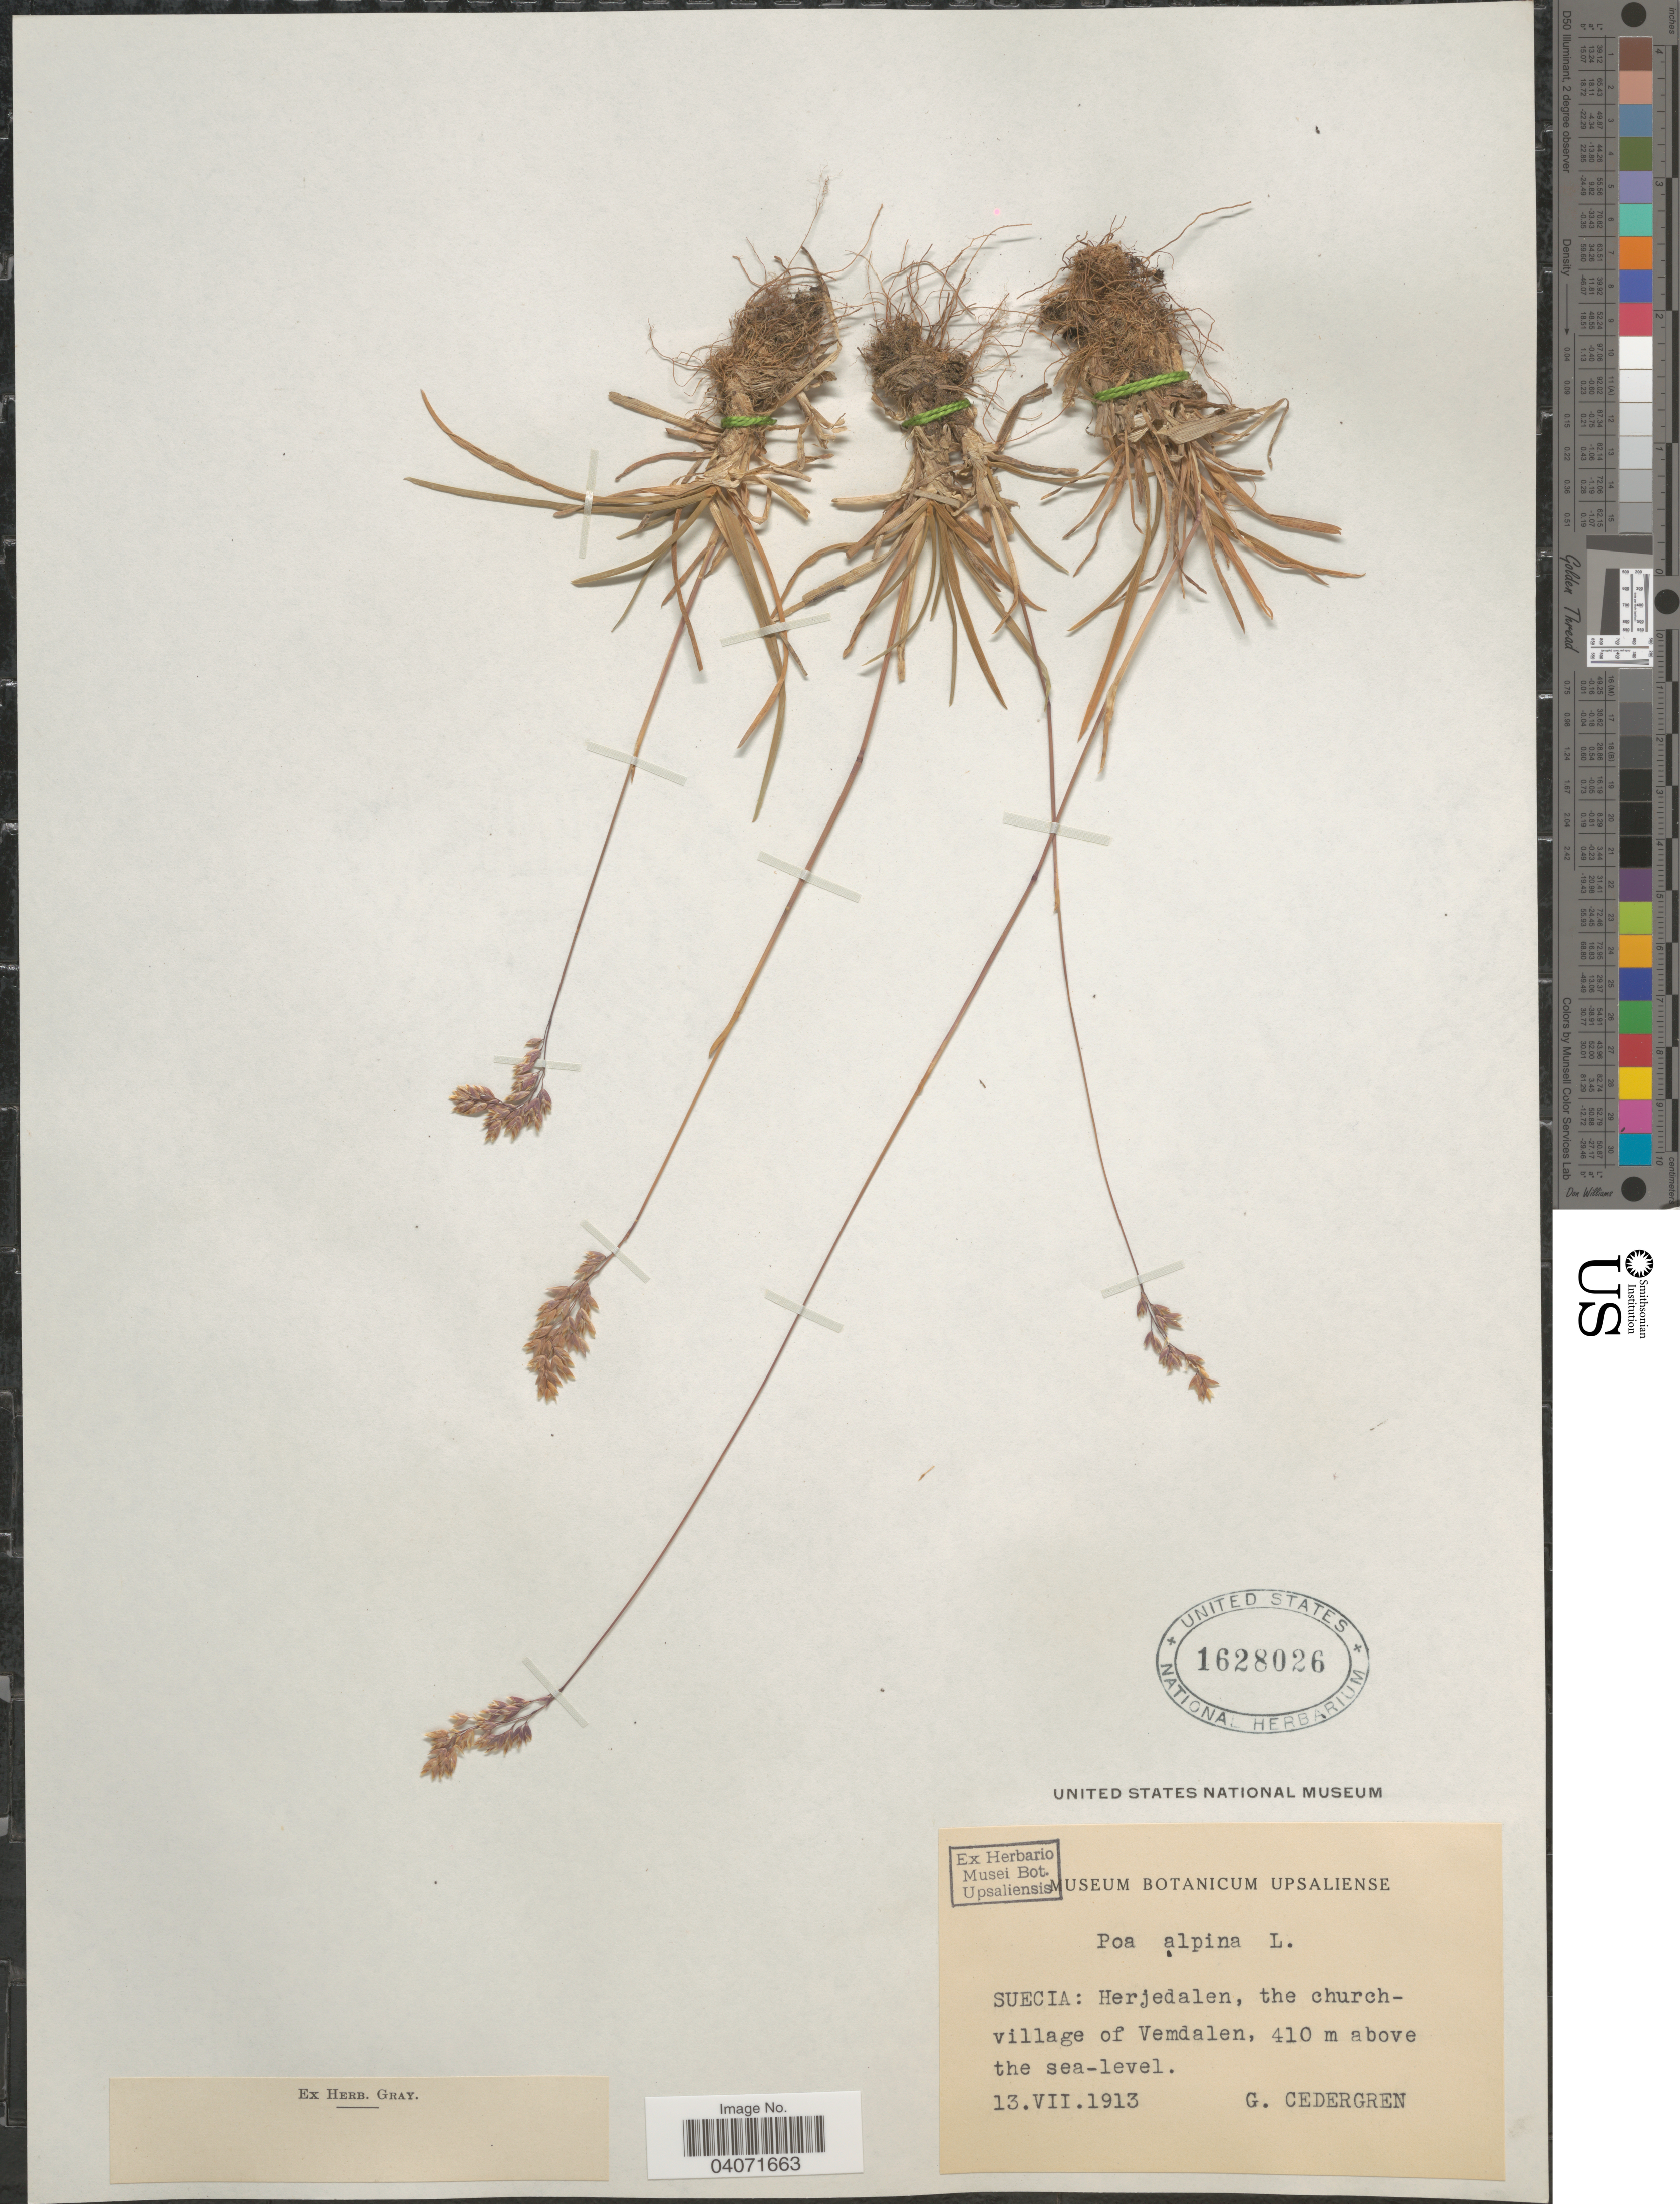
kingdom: Plantae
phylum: Tracheophyta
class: Liliopsida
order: Poales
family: Poaceae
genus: Poa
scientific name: Poa alpina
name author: L.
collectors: G. Cedergren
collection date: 1913-07-13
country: Sweden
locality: Suecia: Herjedalen, the churchvillage of Vemdalen.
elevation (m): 410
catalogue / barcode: US 1628026